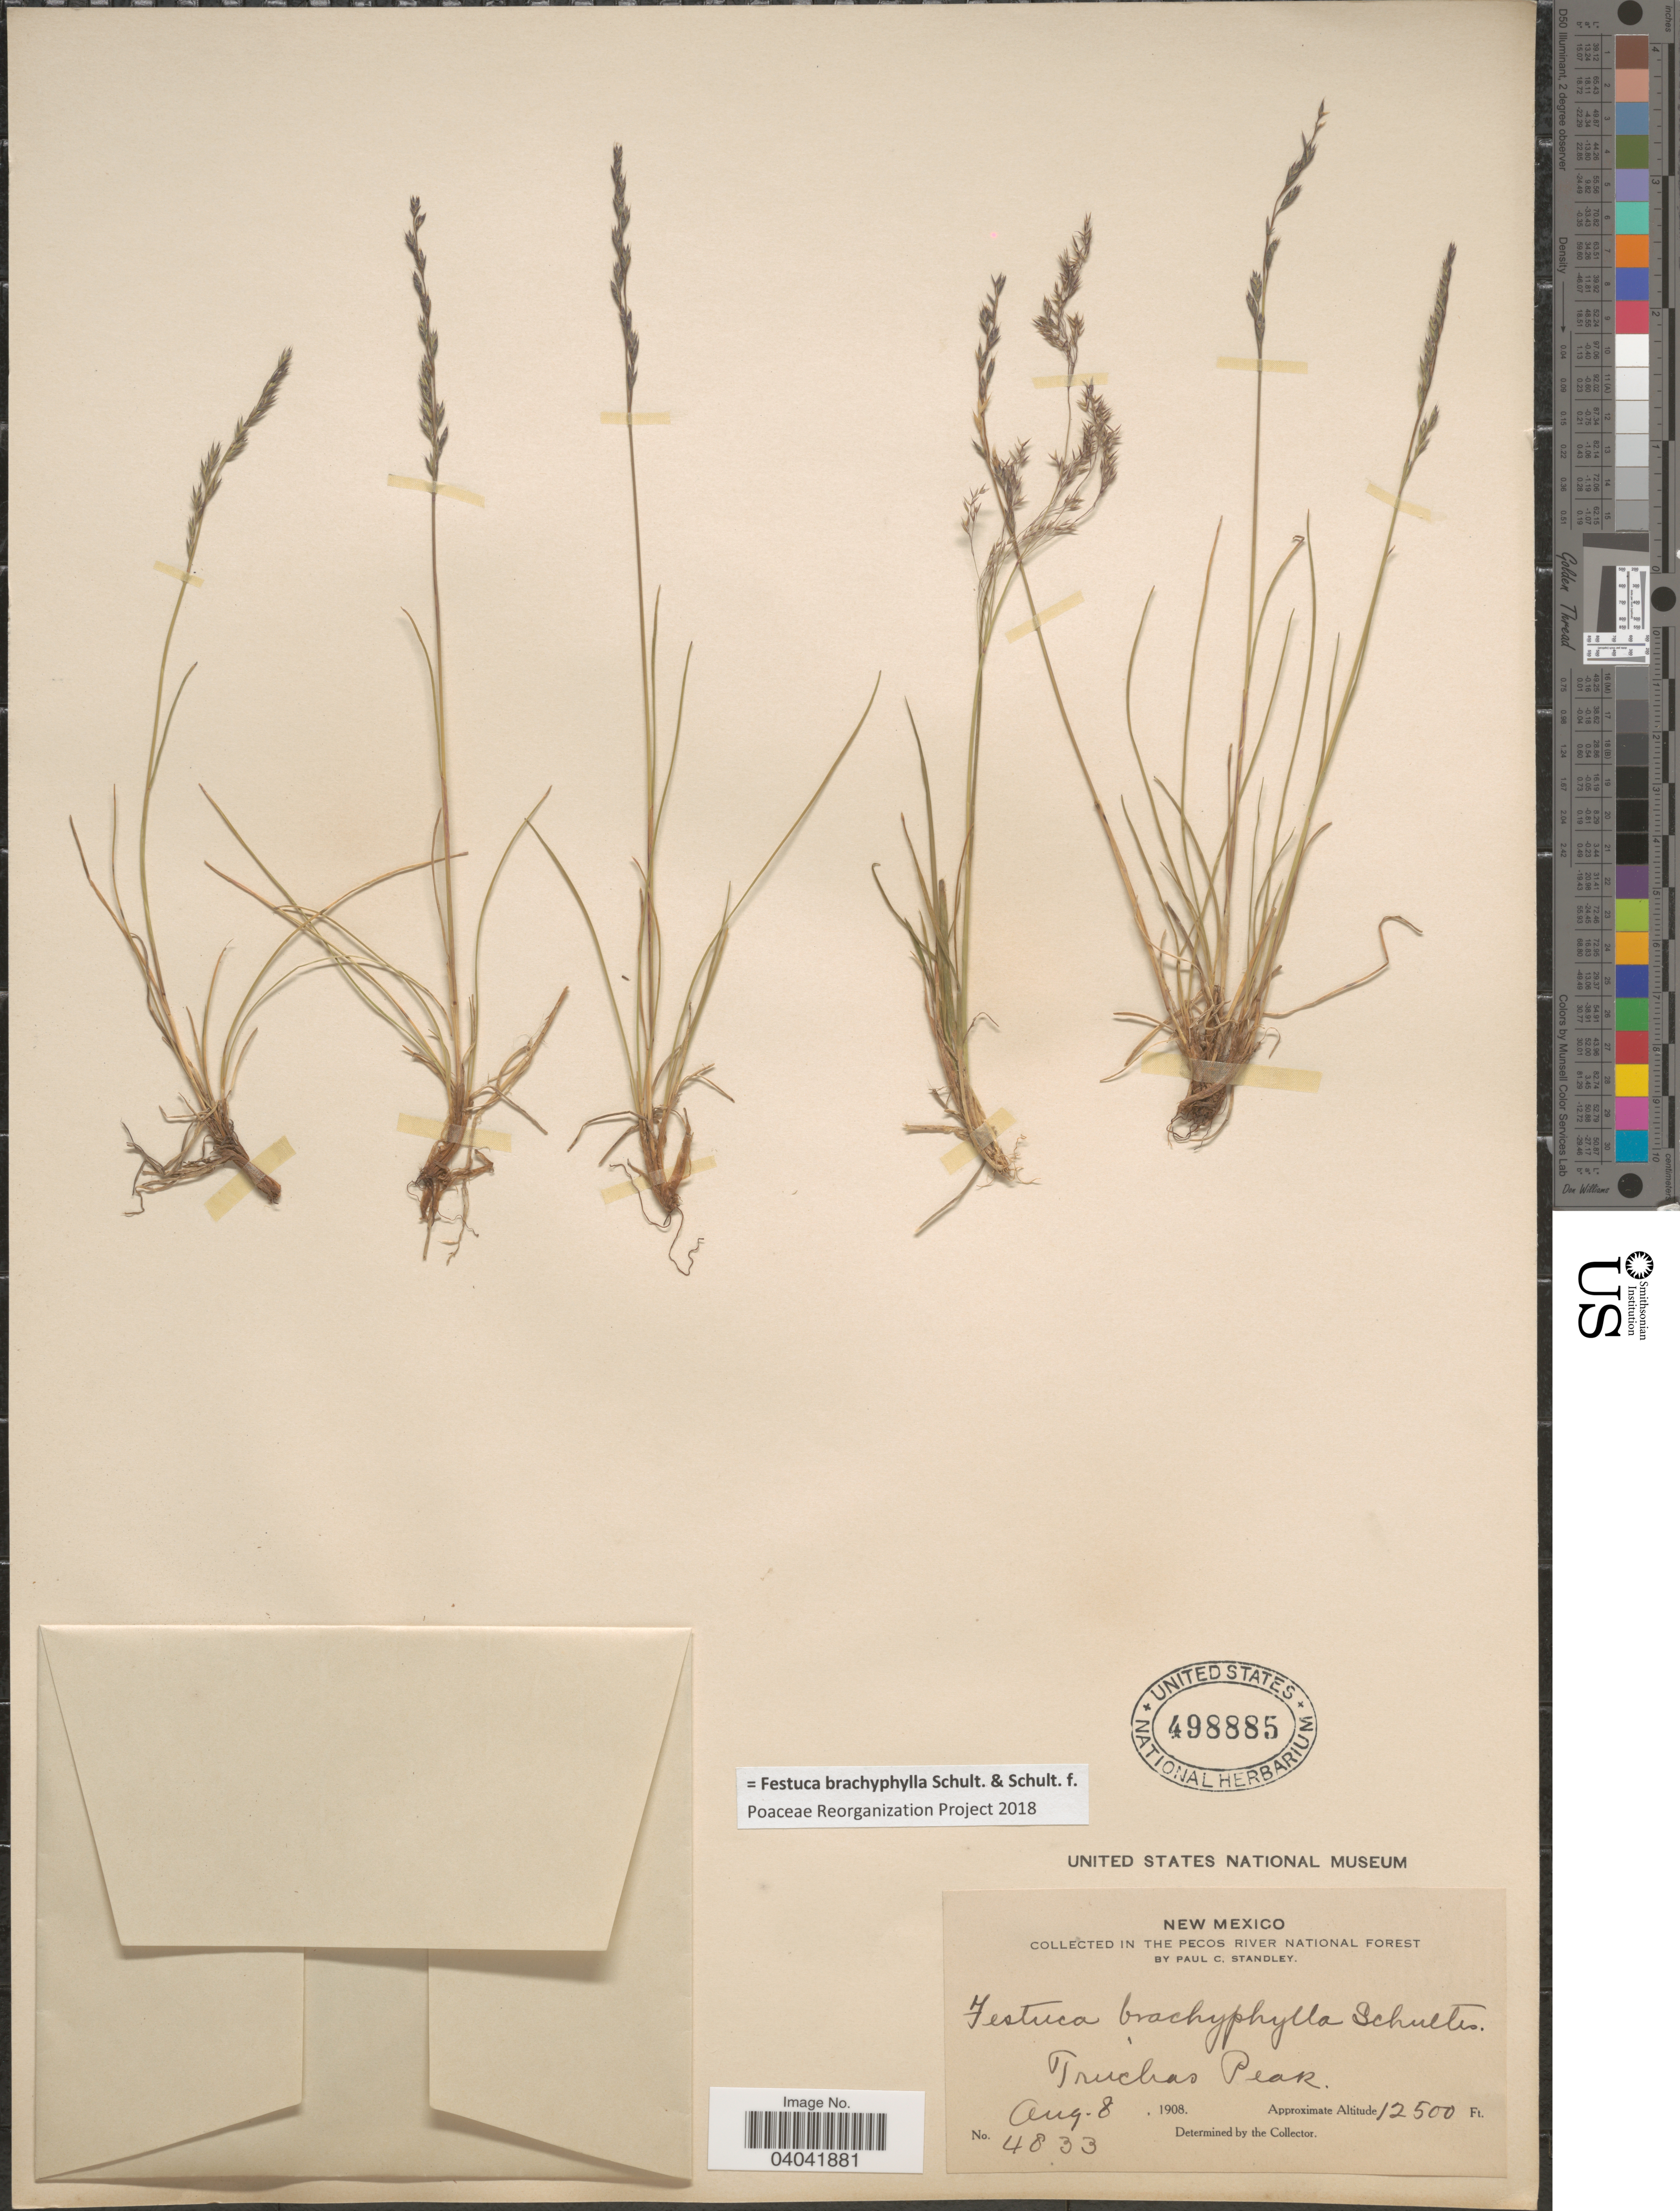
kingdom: Plantae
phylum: Tracheophyta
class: Liliopsida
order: Poales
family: Poaceae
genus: Festuca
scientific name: Festuca brachyphylla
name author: Schult. & Schult. f.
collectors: P. C. Standley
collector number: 4833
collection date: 1908-08-08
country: United States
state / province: New Mexico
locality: In the Pecos River National Forest. Truchas Peak.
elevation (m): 3810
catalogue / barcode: US 498885